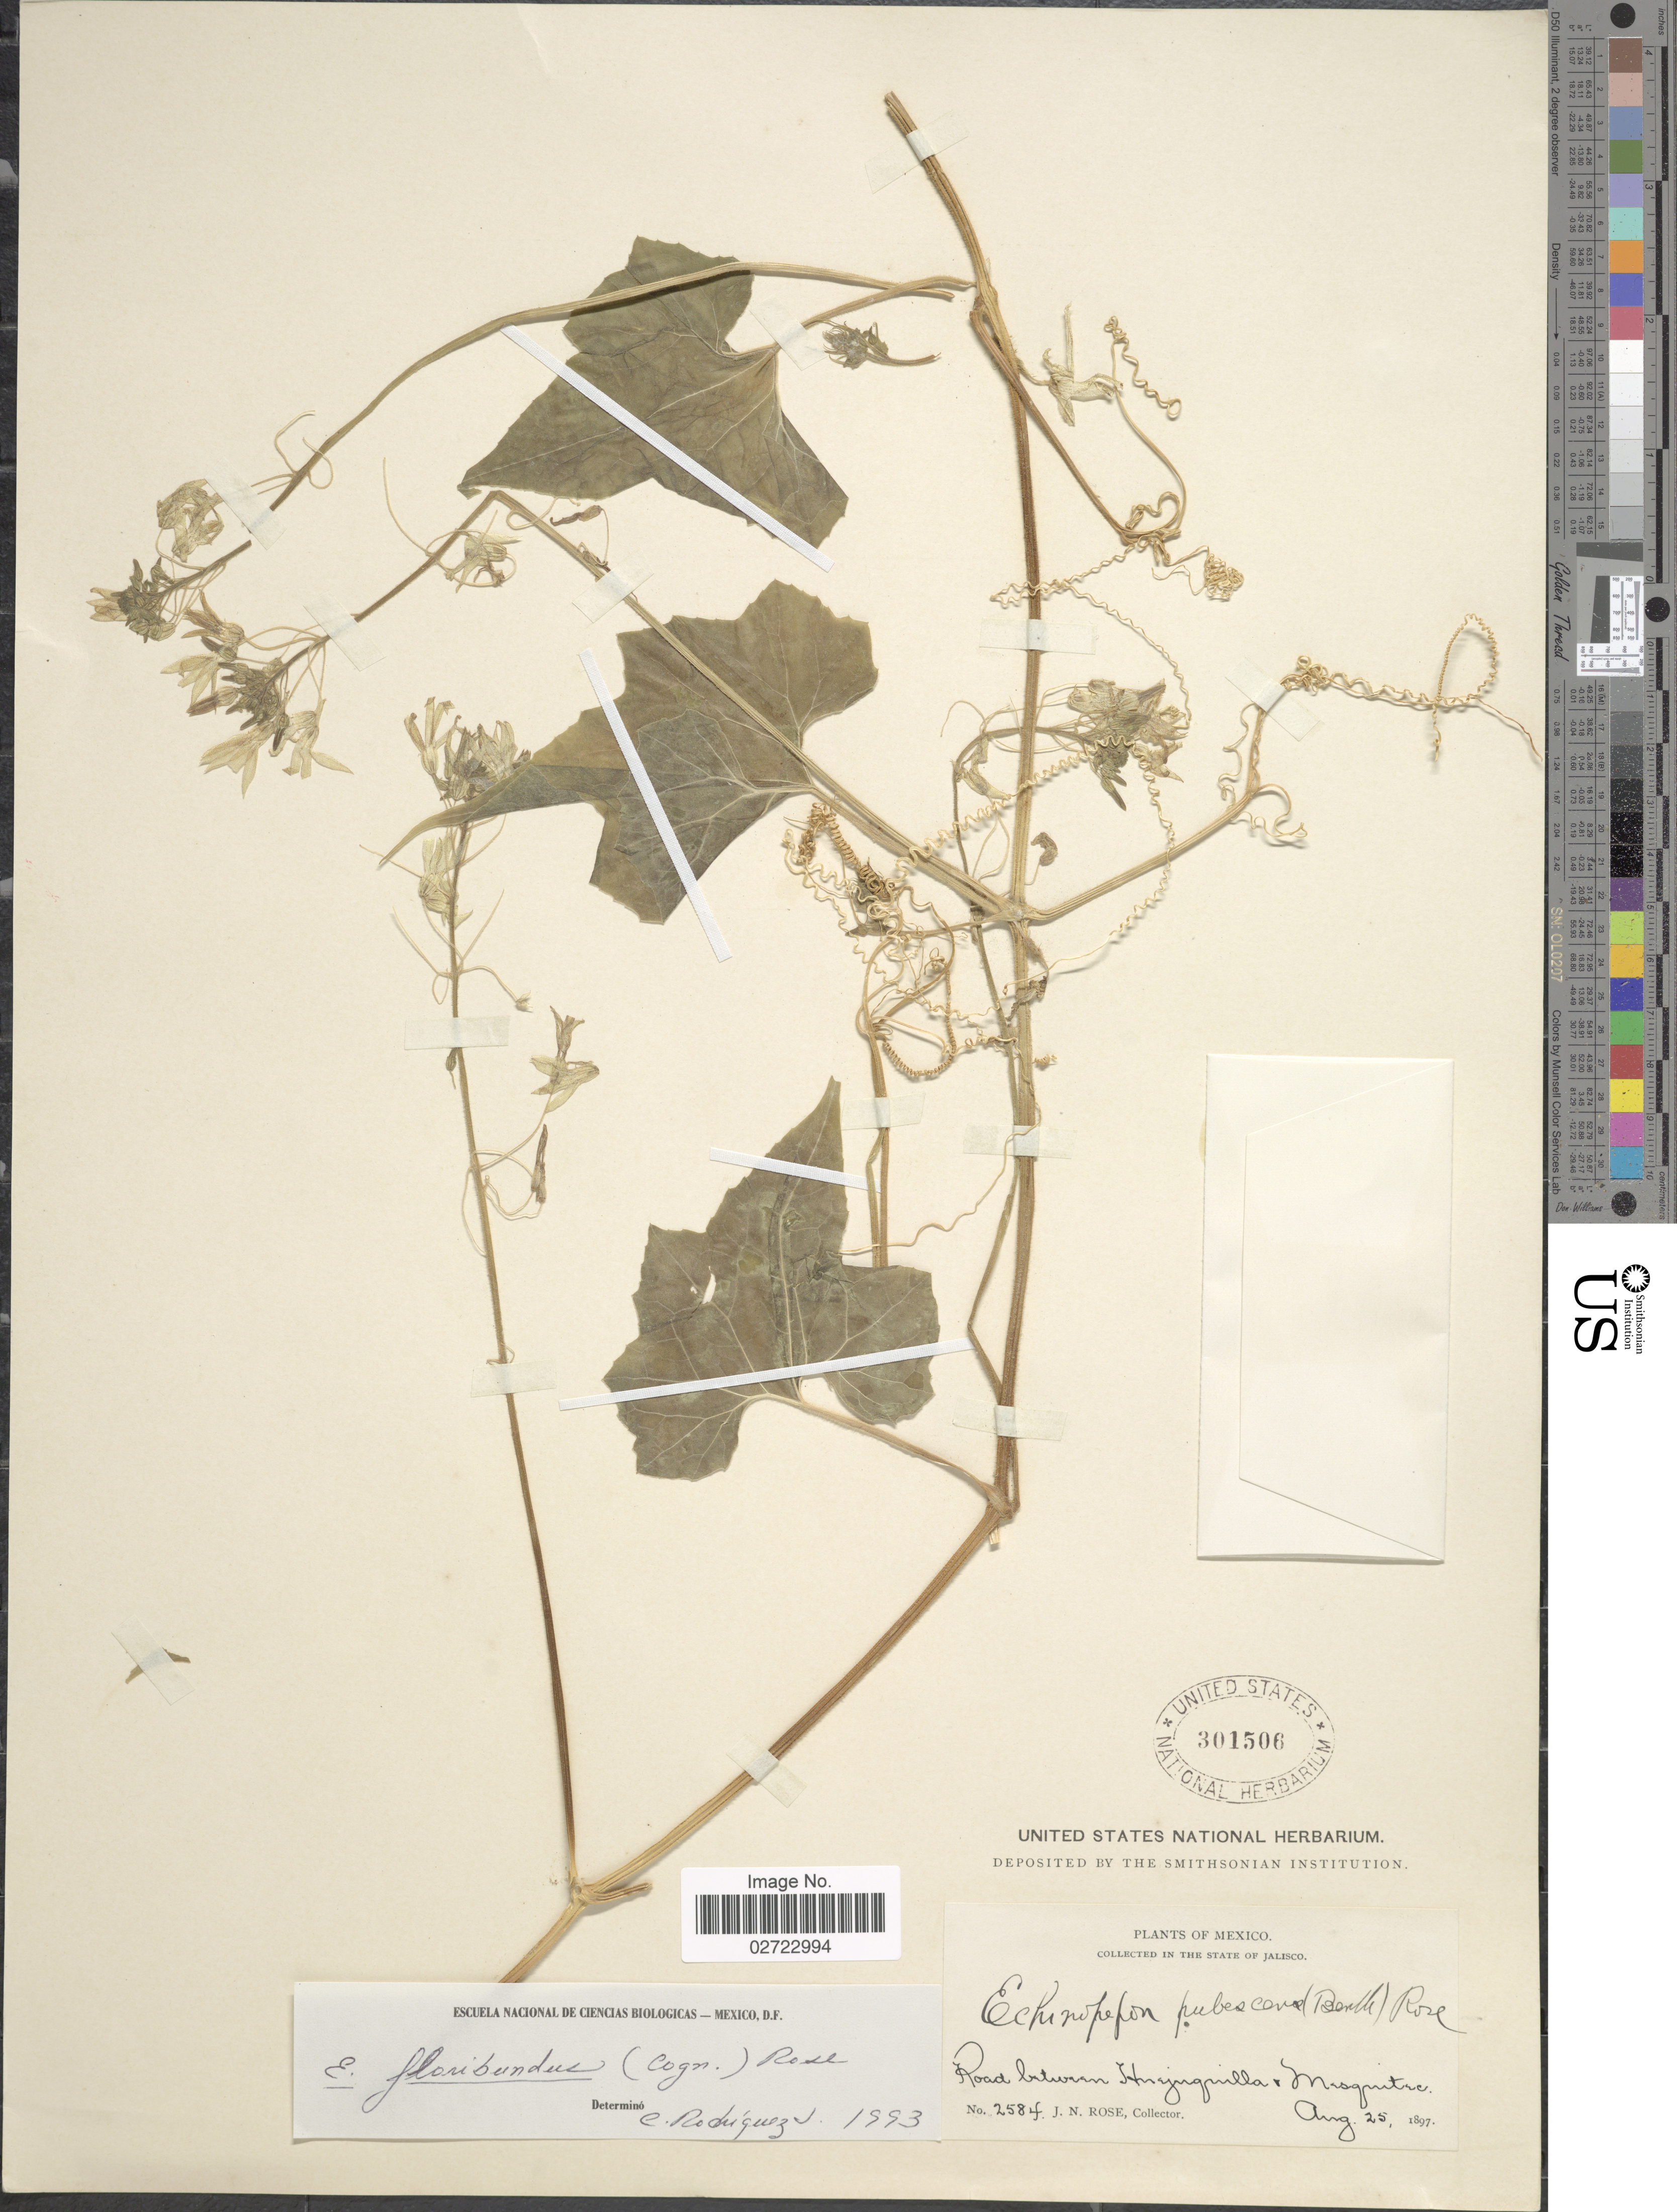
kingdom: Plantae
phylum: Tracheophyta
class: Magnoliopsida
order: Cucurbitales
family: Cucurbitaceae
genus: Echinopepon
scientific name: Echinopepon floribundus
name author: (Cogn.) Rose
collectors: J. N. Rose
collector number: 2584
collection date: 1897-08-25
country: Mexico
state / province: Jalisco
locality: Road between Huejuquilla + Mesquitec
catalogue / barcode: US 301506